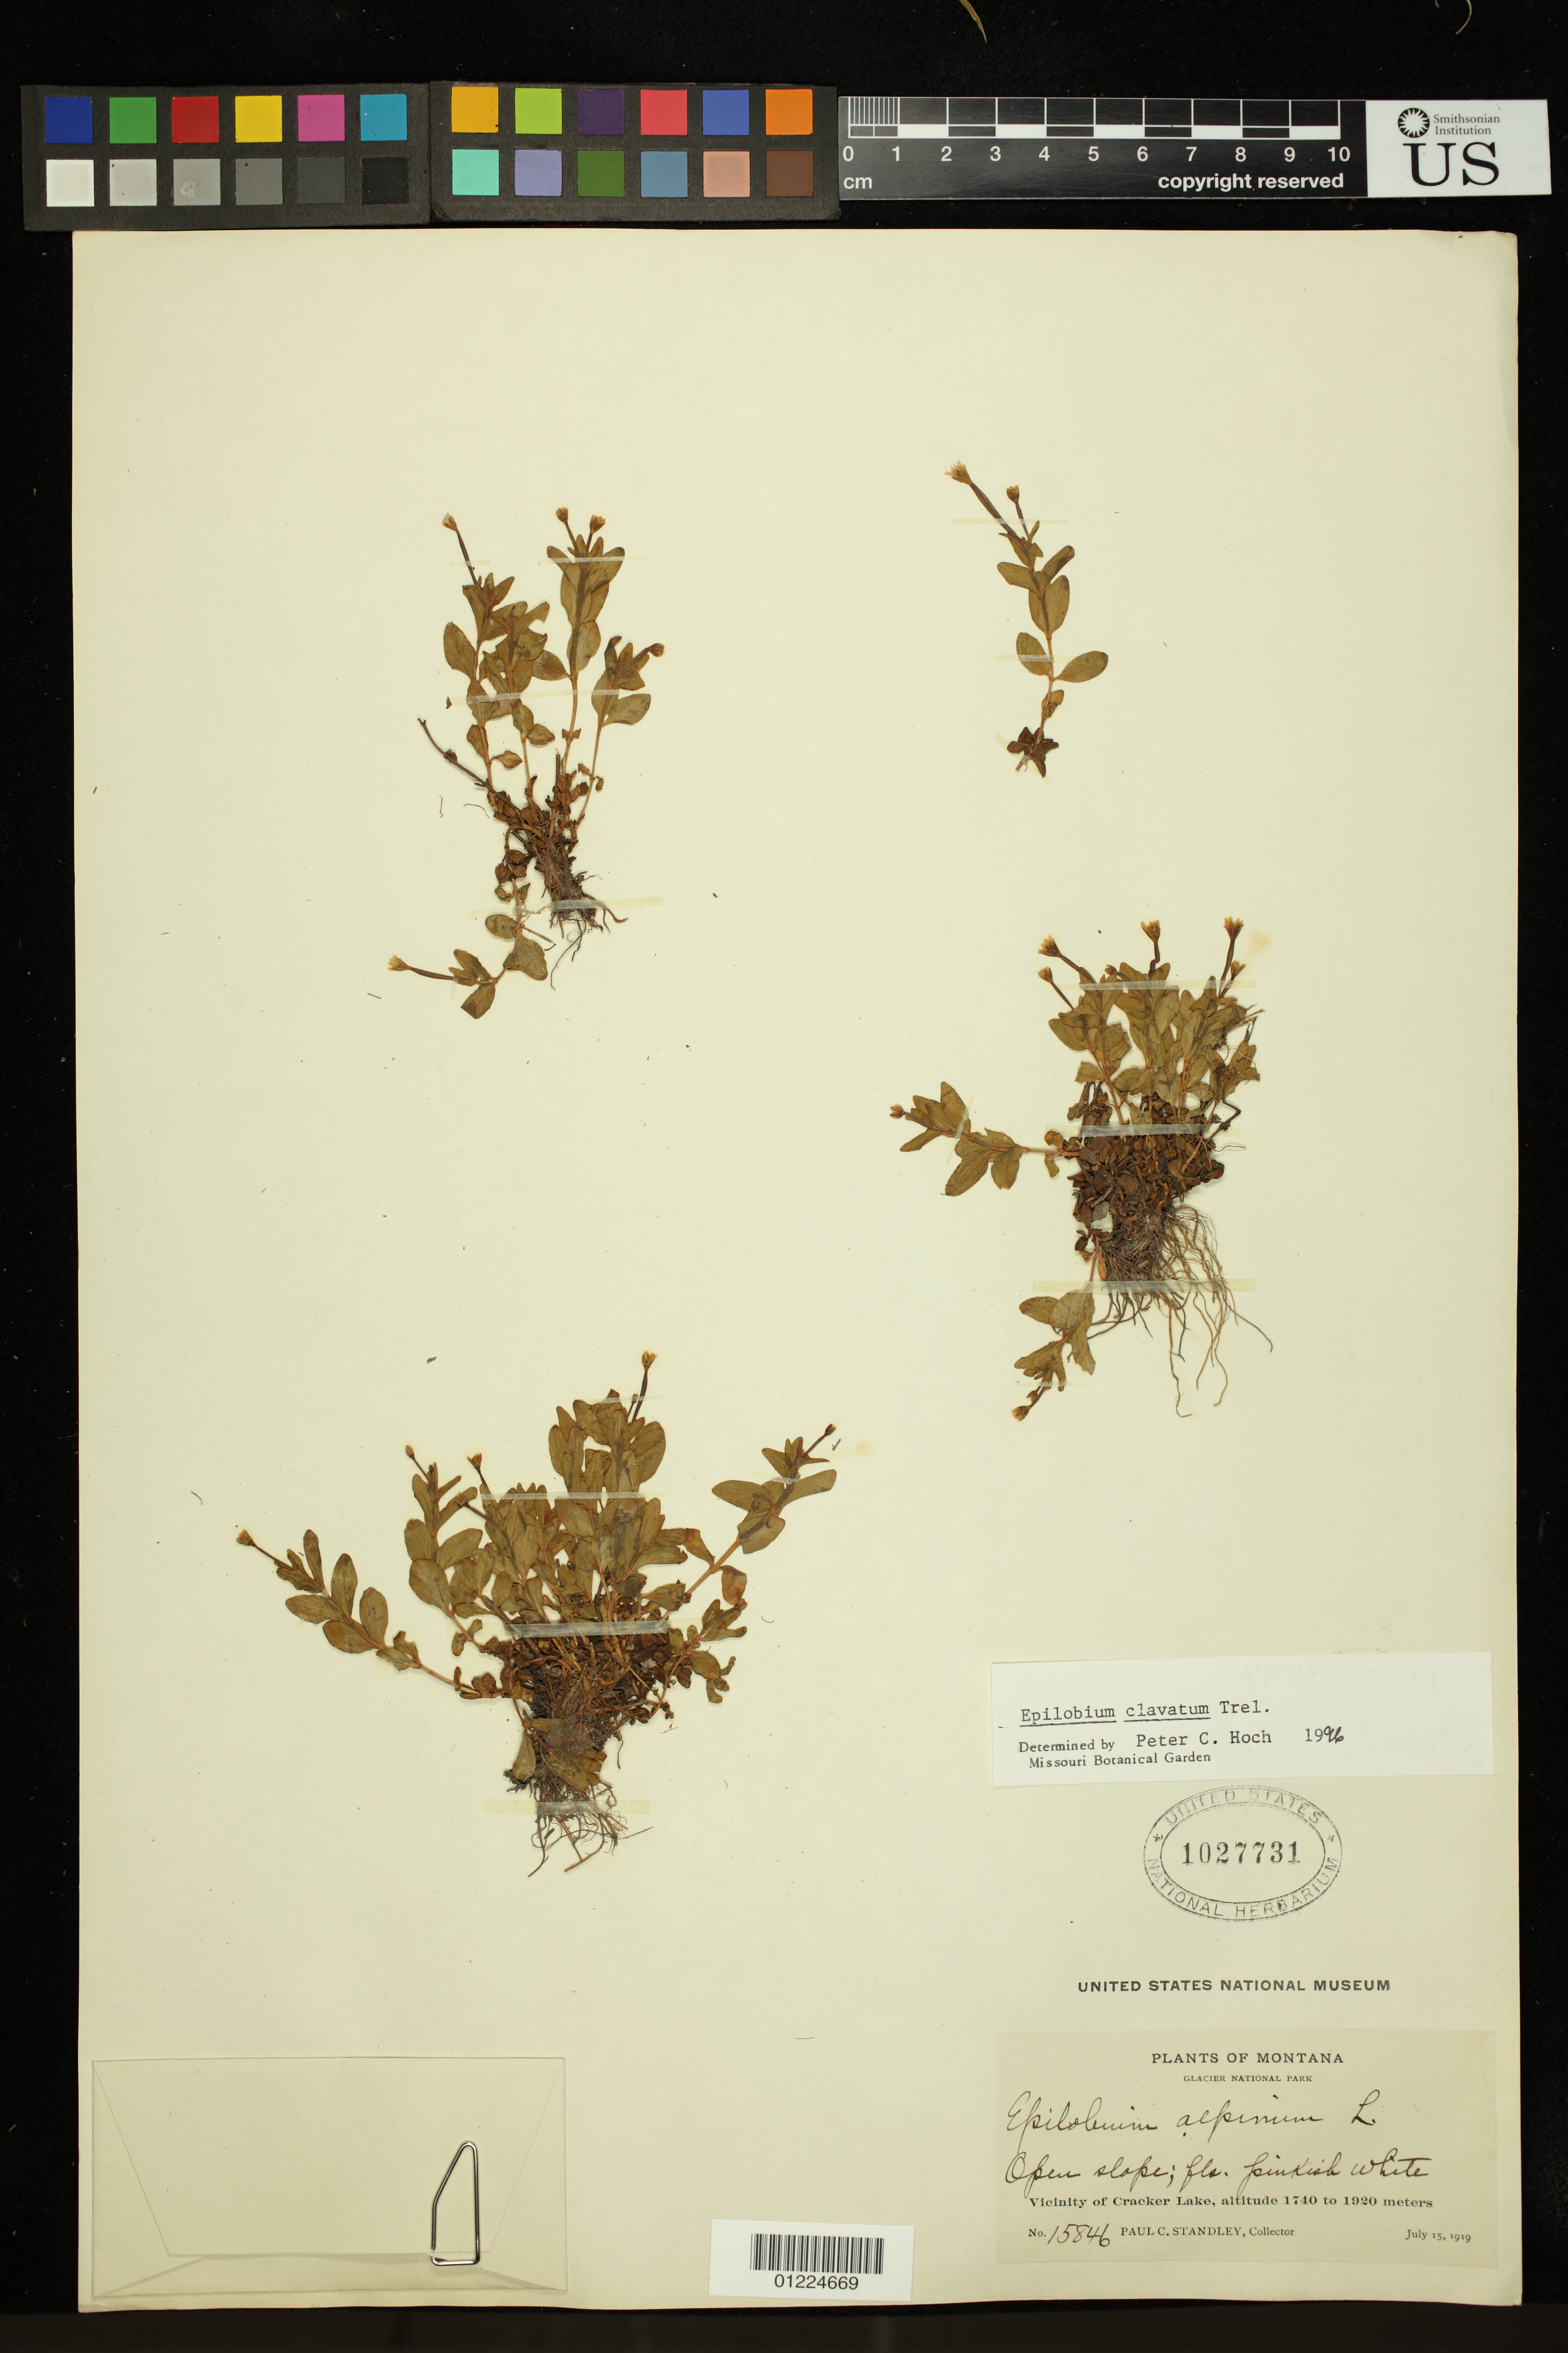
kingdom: Plantae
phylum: Tracheophyta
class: Magnoliopsida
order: Myrtales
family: Onagraceae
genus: Epilobium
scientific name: Epilobium clavatum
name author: Hausskn.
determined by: Hoch, P. C.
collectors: P. C. Standley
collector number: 15846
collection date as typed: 15 Jul 1919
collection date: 1919-07-15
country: United States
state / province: Montana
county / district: Glacier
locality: Glacier National Park, vicinity of Cracker Lake.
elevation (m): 1740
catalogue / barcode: US 1027731